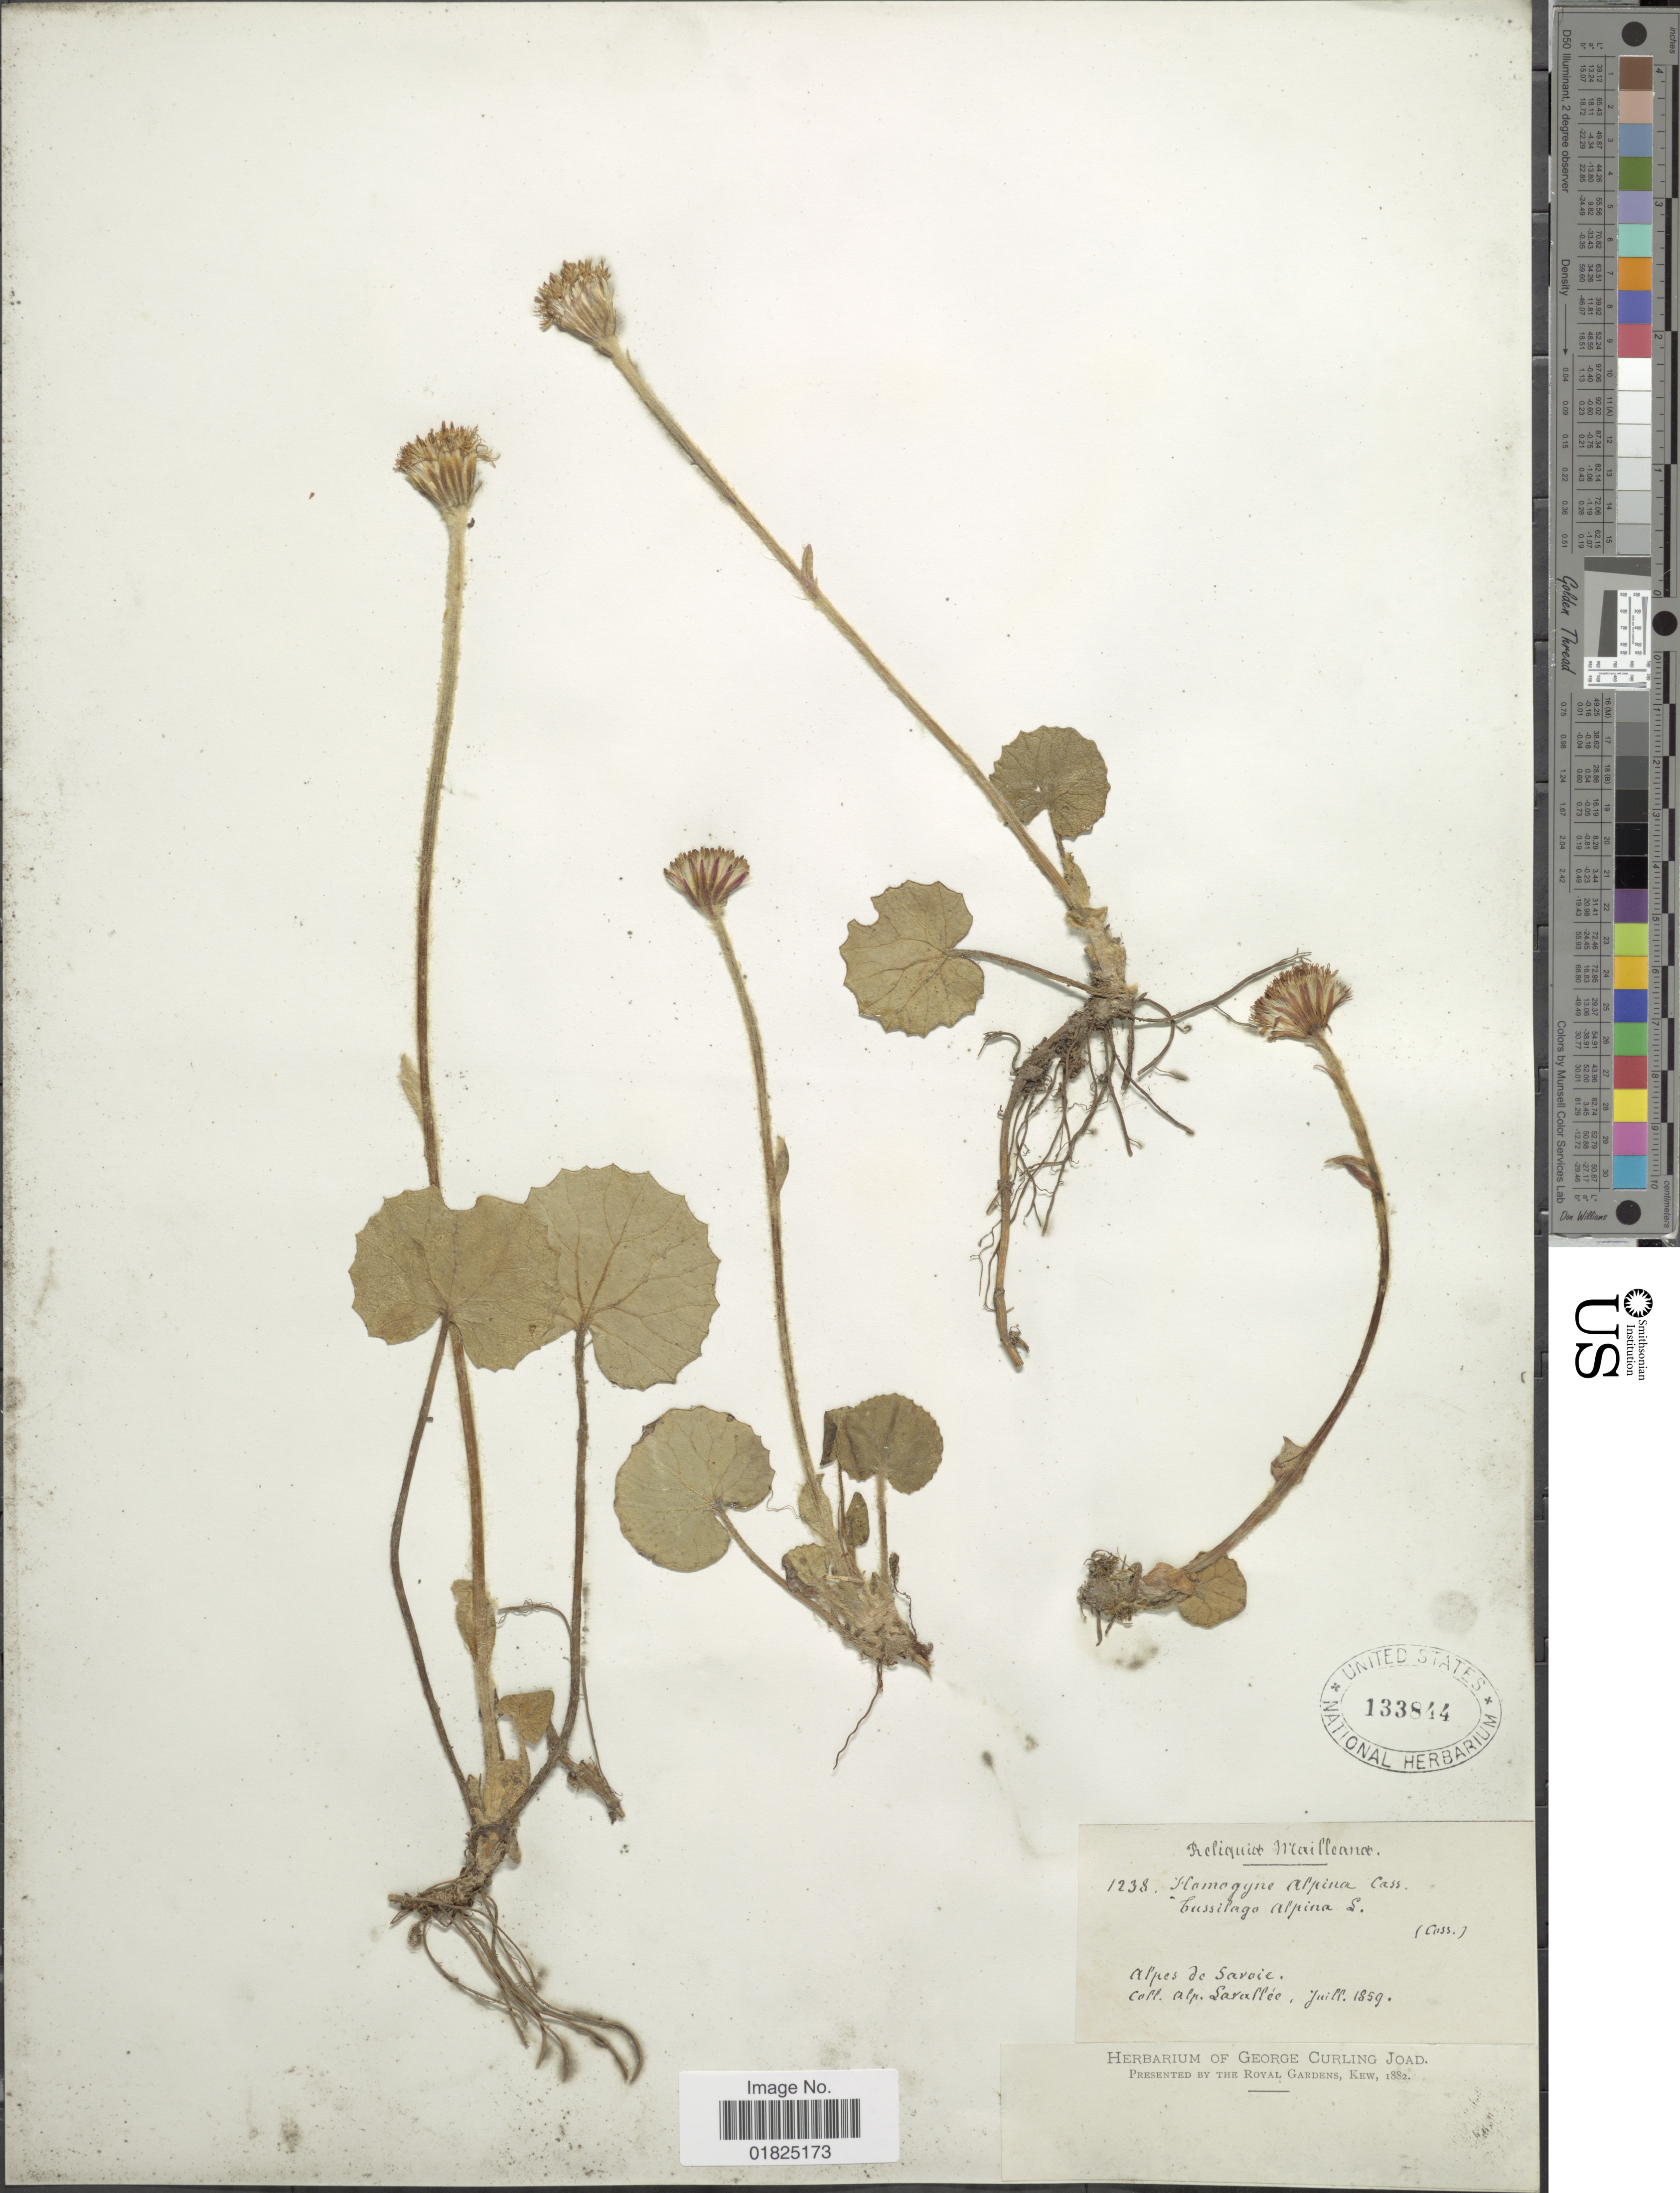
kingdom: Plantae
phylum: Tracheophyta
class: Magnoliopsida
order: Asterales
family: Asteraceae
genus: Homogyne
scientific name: Homogyne alpina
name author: (L.) Cass.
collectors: P. Lavallée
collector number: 1238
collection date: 1859-07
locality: Alpes de Savoie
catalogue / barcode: US 133844